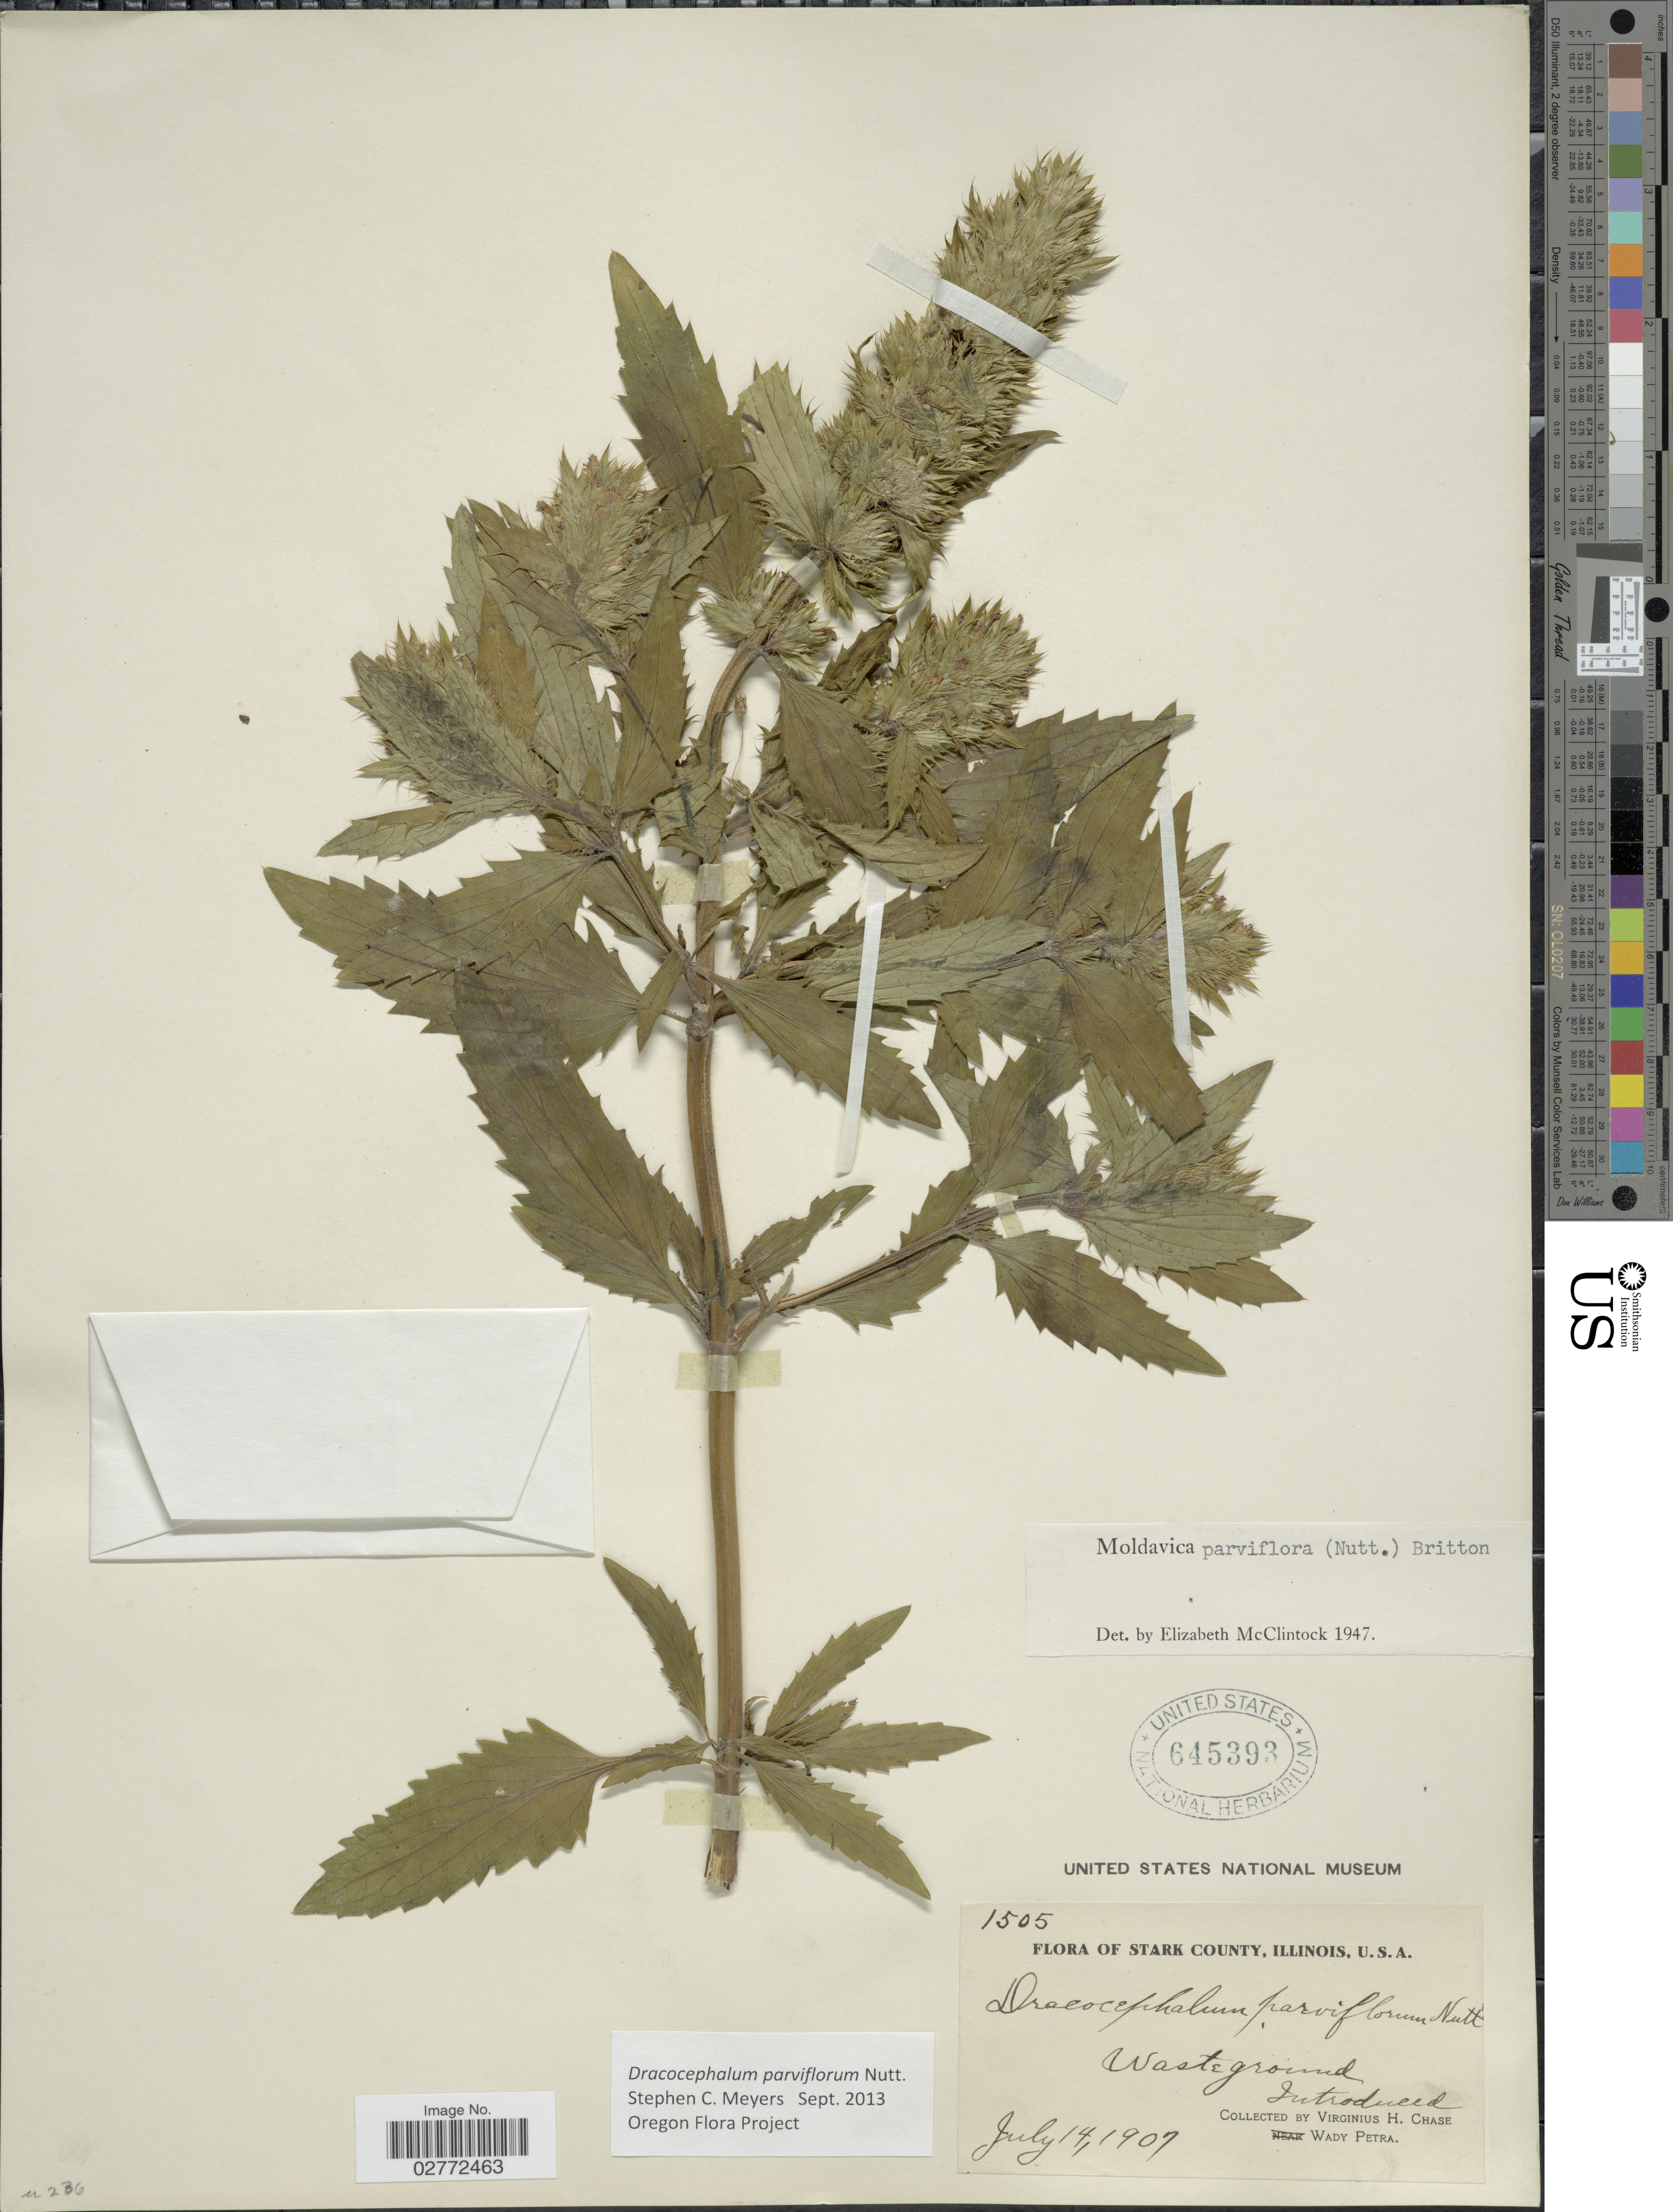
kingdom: Plantae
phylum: Tracheophyta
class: Magnoliopsida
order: Lamiales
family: Lamiaceae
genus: Dracocephalum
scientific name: Dracocephalum parviflorum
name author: Nutt.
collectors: V. H. Chase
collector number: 1505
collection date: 1909-07-14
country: United States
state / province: Illinois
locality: Stark County. Wady Petra.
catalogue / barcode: US 645393